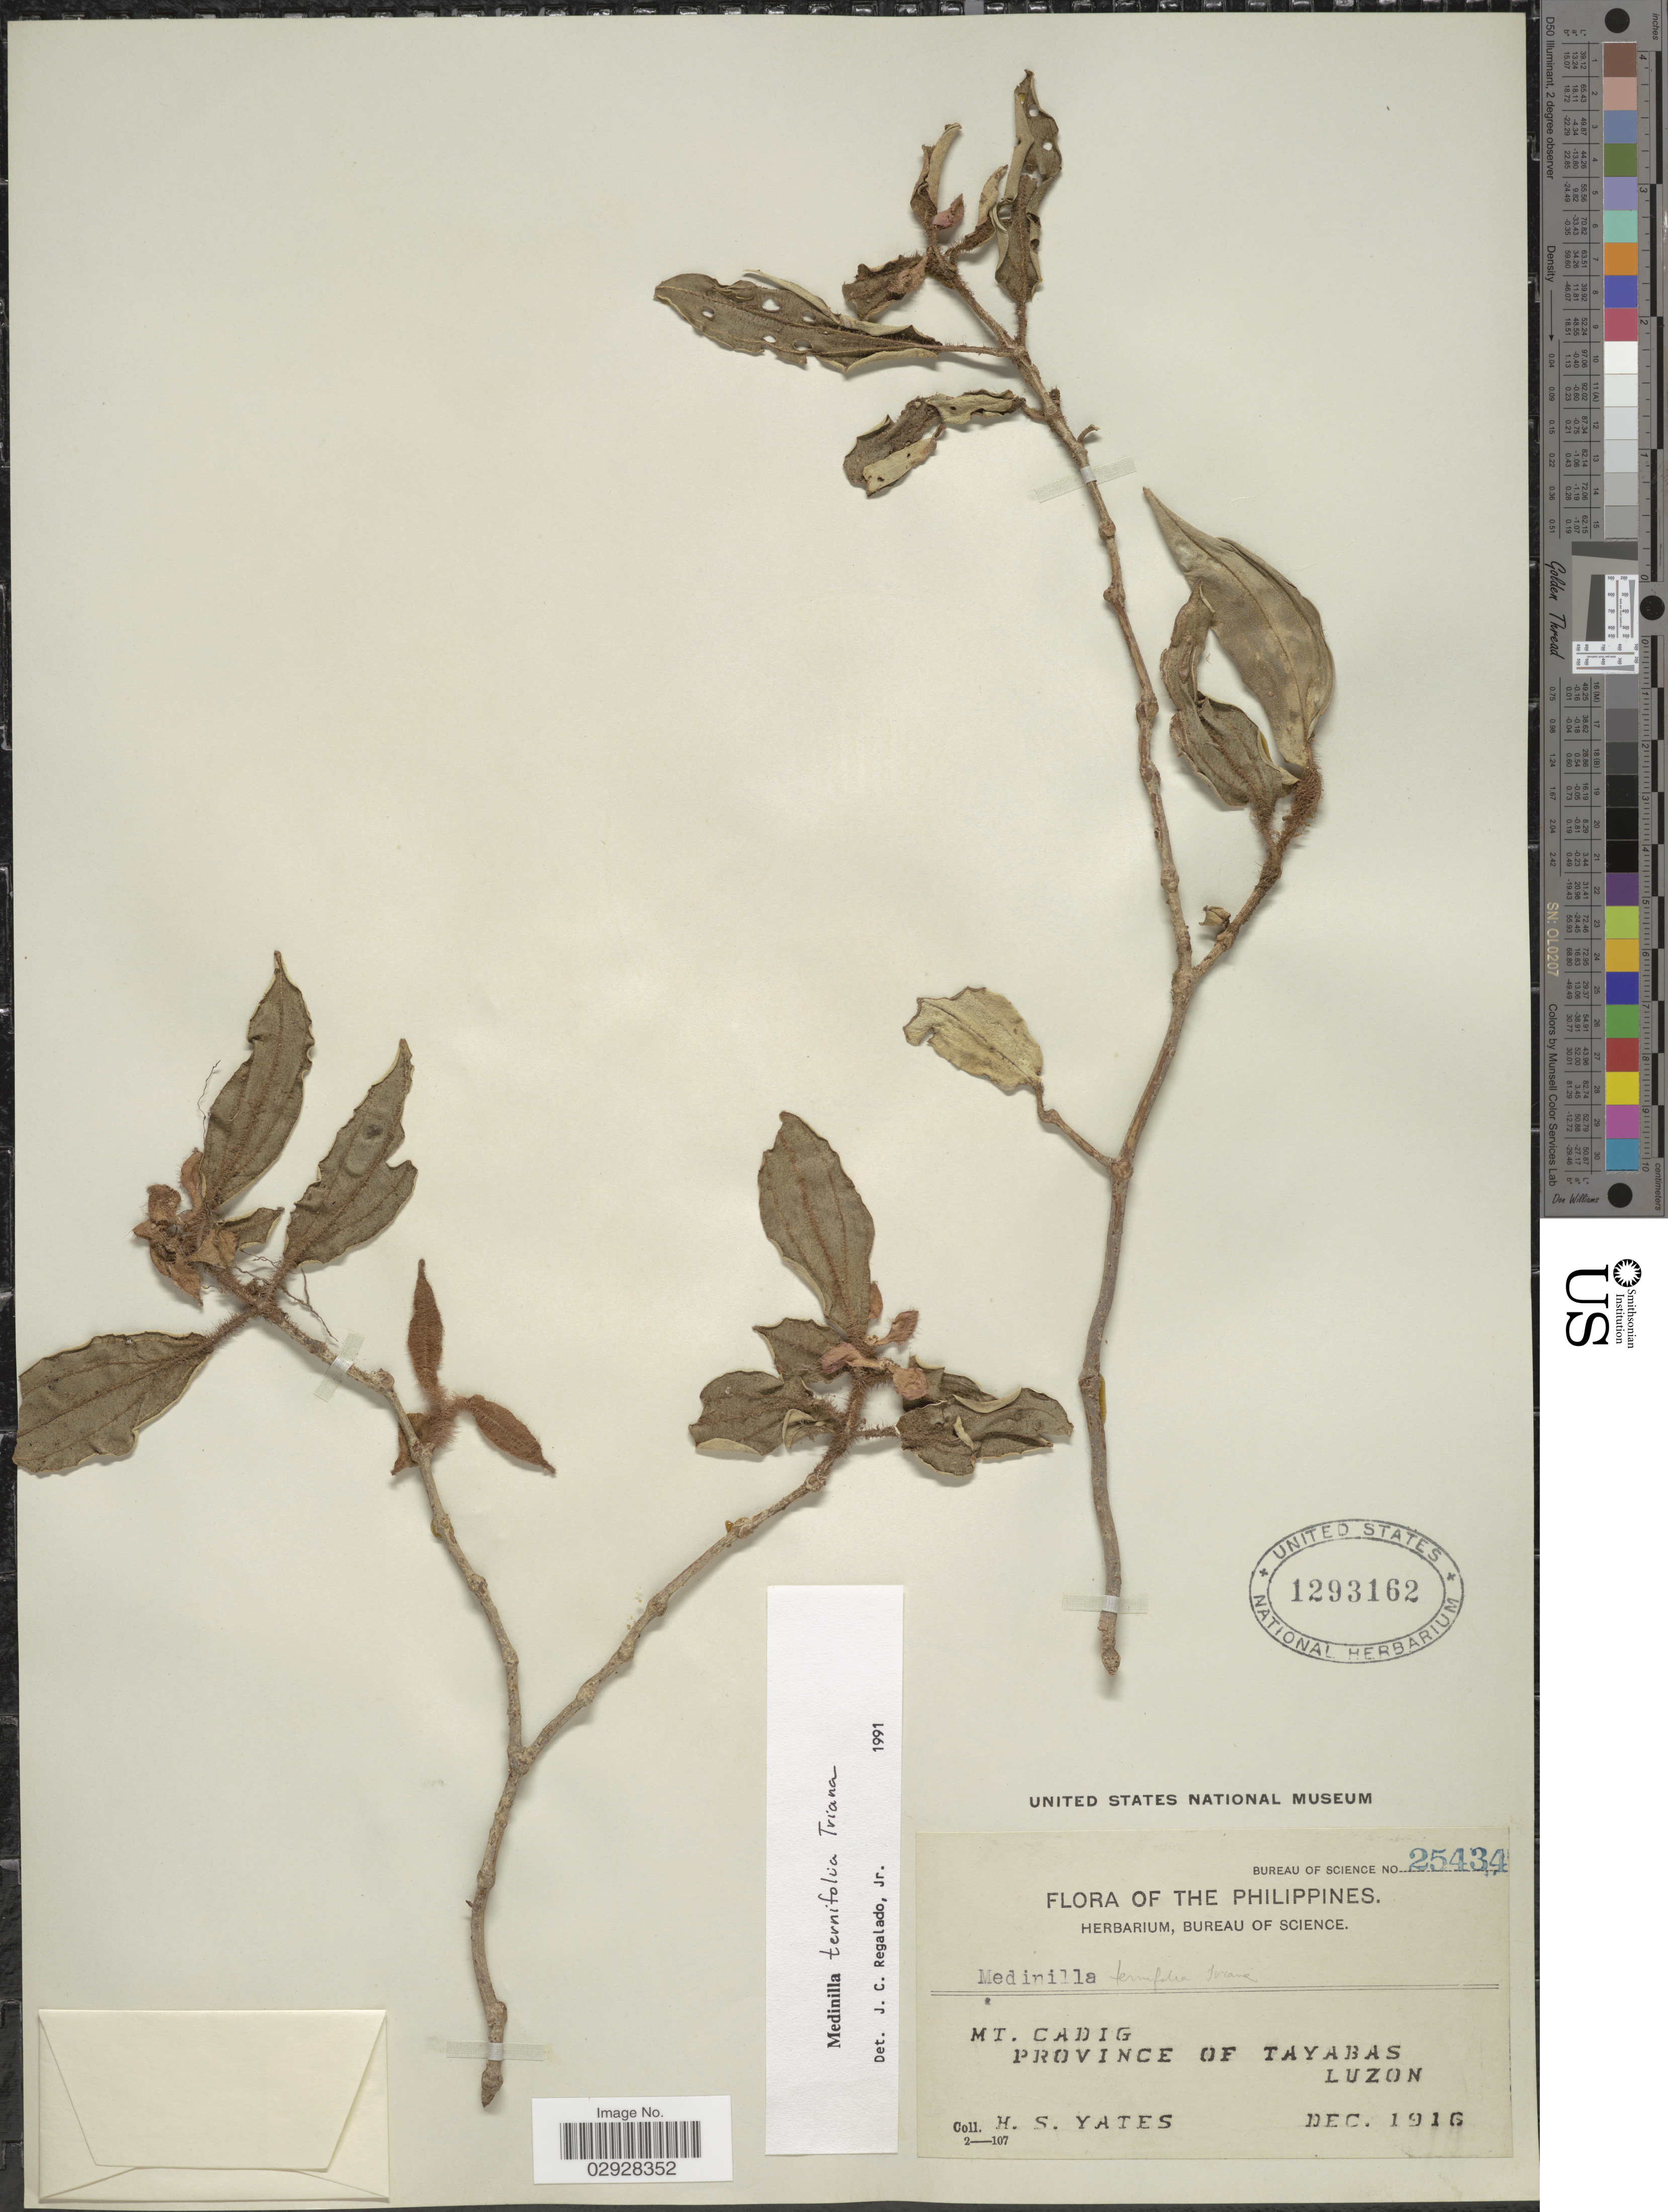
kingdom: Plantae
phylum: Tracheophyta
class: Magnoliopsida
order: Myrtales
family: Melastomataceae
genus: Medinilla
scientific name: Medinilla ternifolia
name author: Triana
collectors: H. S. Yates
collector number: Bureau of Science 25434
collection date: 1916-12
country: Philippines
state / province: Bicol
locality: Mt. Cadig, Province of Tayabas, Luzon.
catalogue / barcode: US 1293162